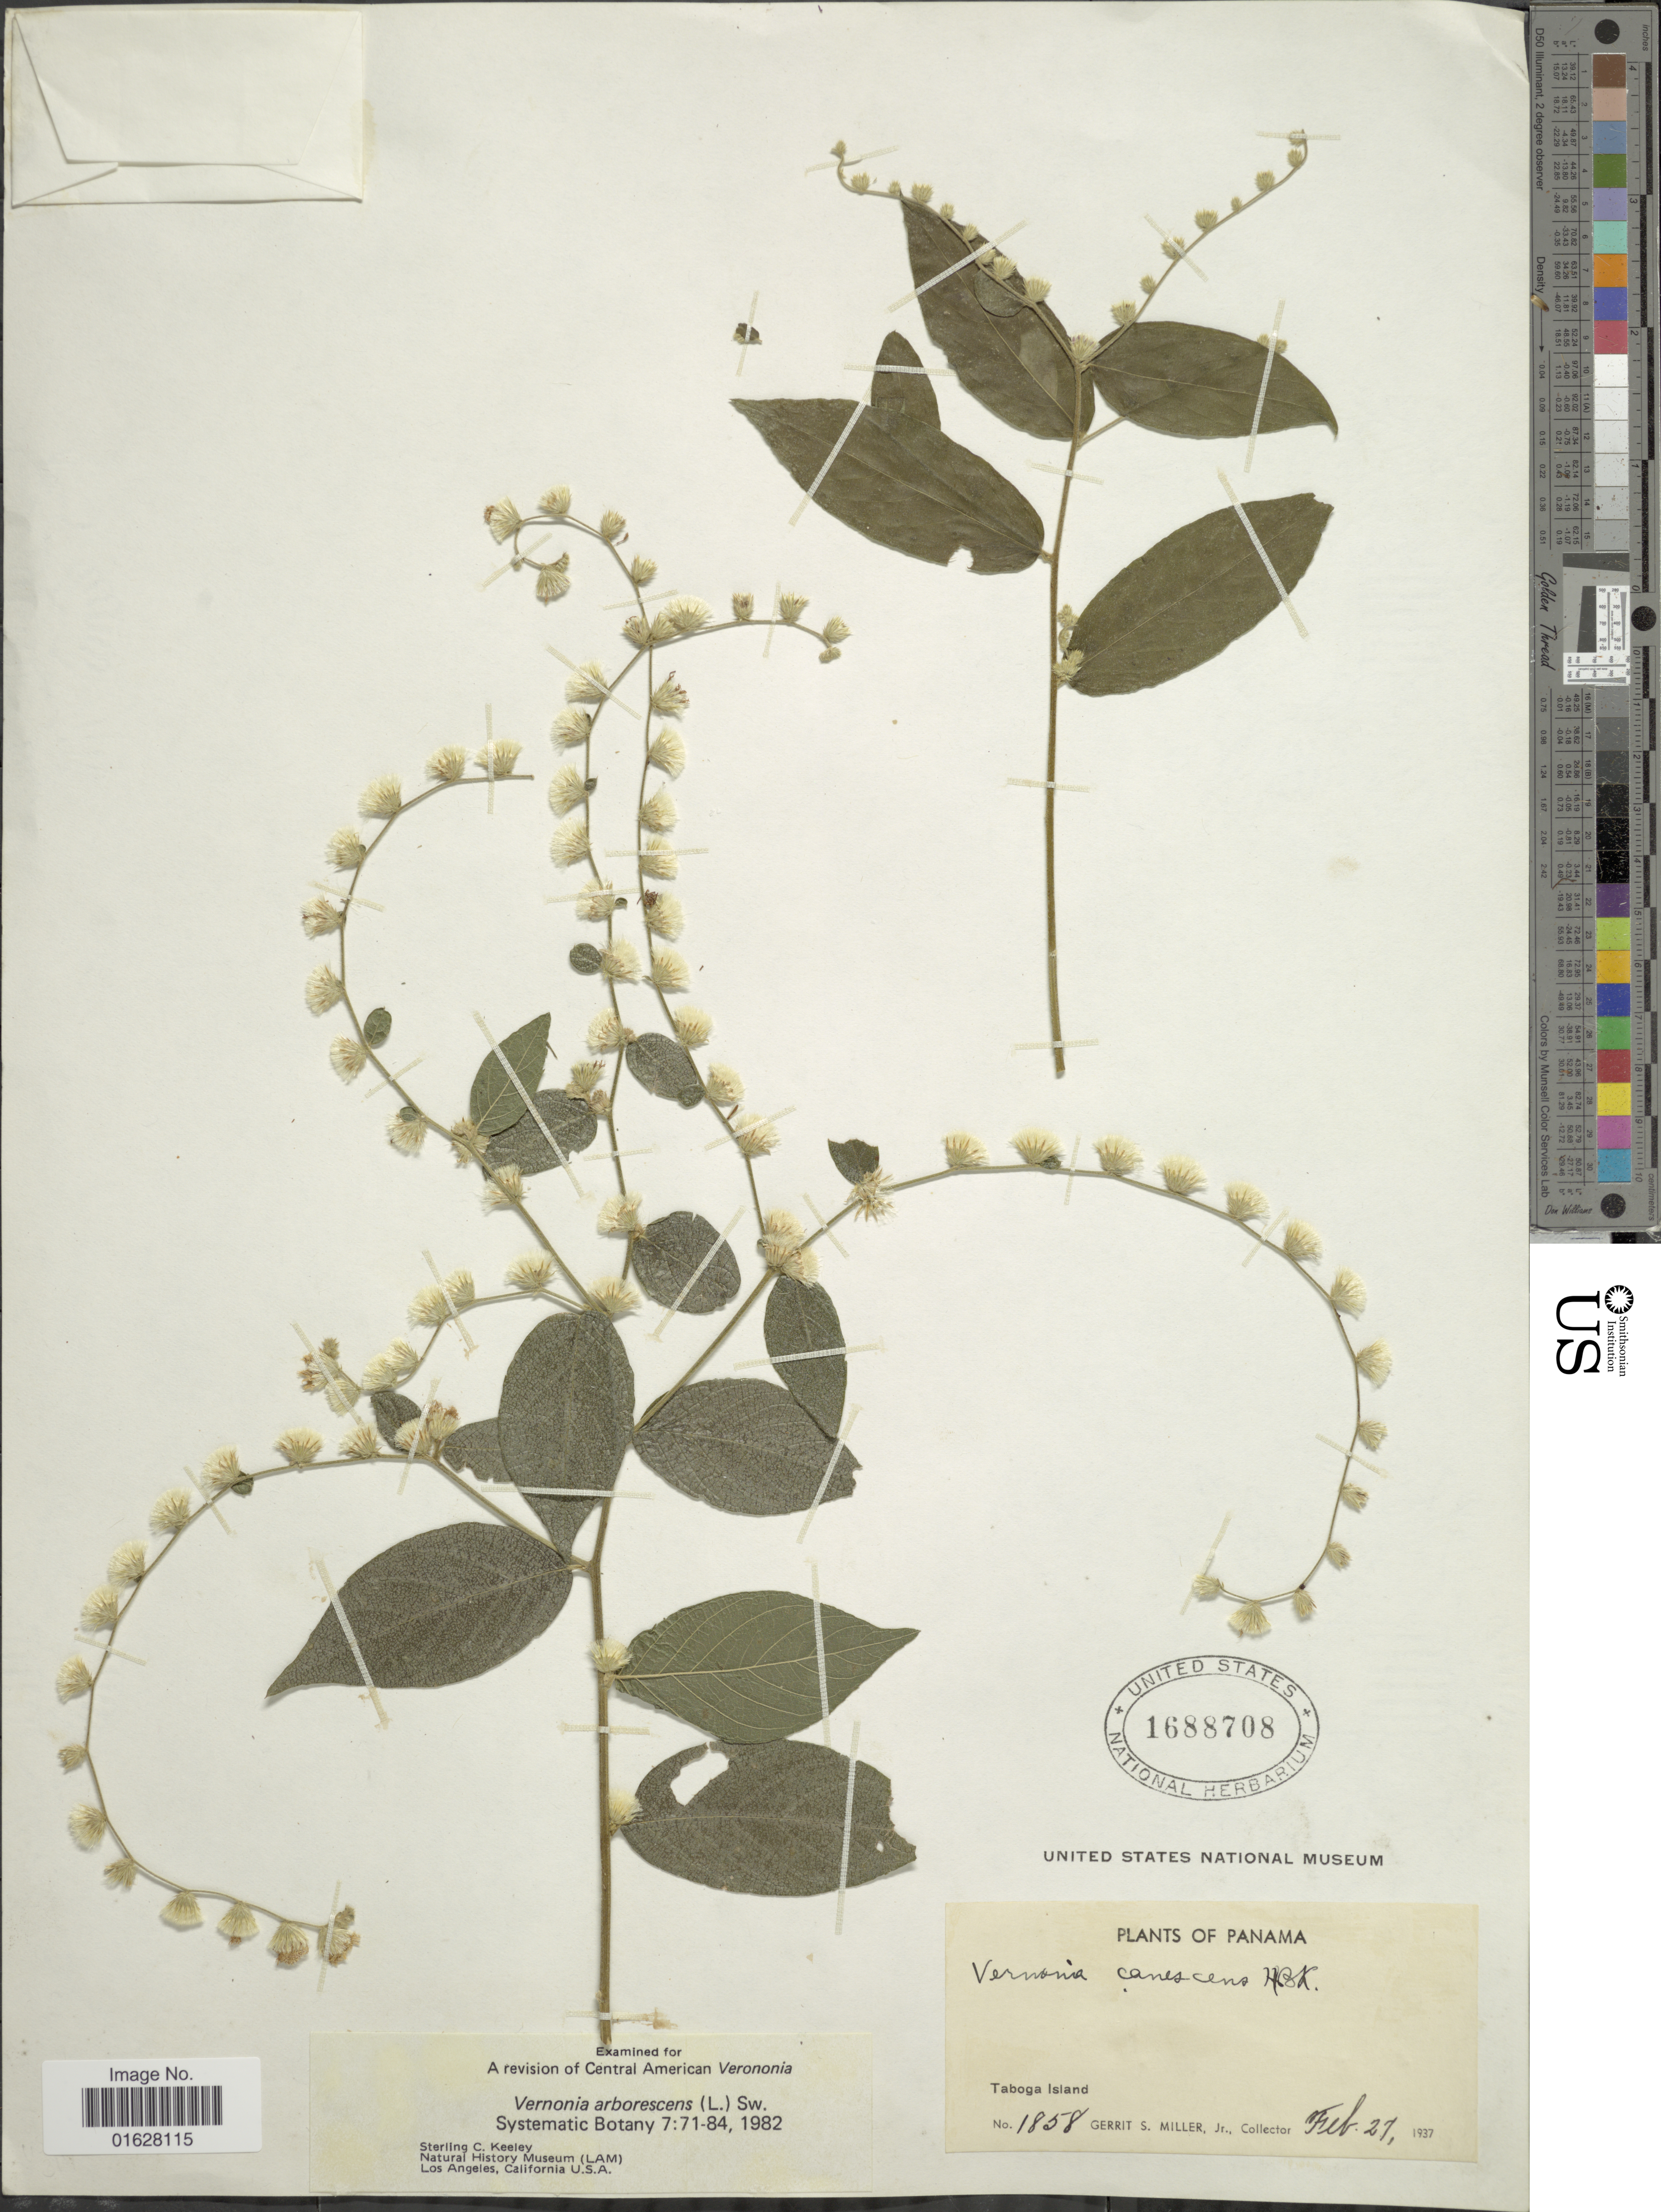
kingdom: Plantae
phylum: Tracheophyta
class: Magnoliopsida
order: Asterales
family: Asteraceae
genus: Lepidaploa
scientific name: Lepidaploa canescens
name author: (Kunth) H. Rob.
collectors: G. S. Miller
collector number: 1858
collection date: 1937-02-27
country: Panama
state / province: Panamá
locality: Panama. Taboga Island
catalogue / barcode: US 1688708